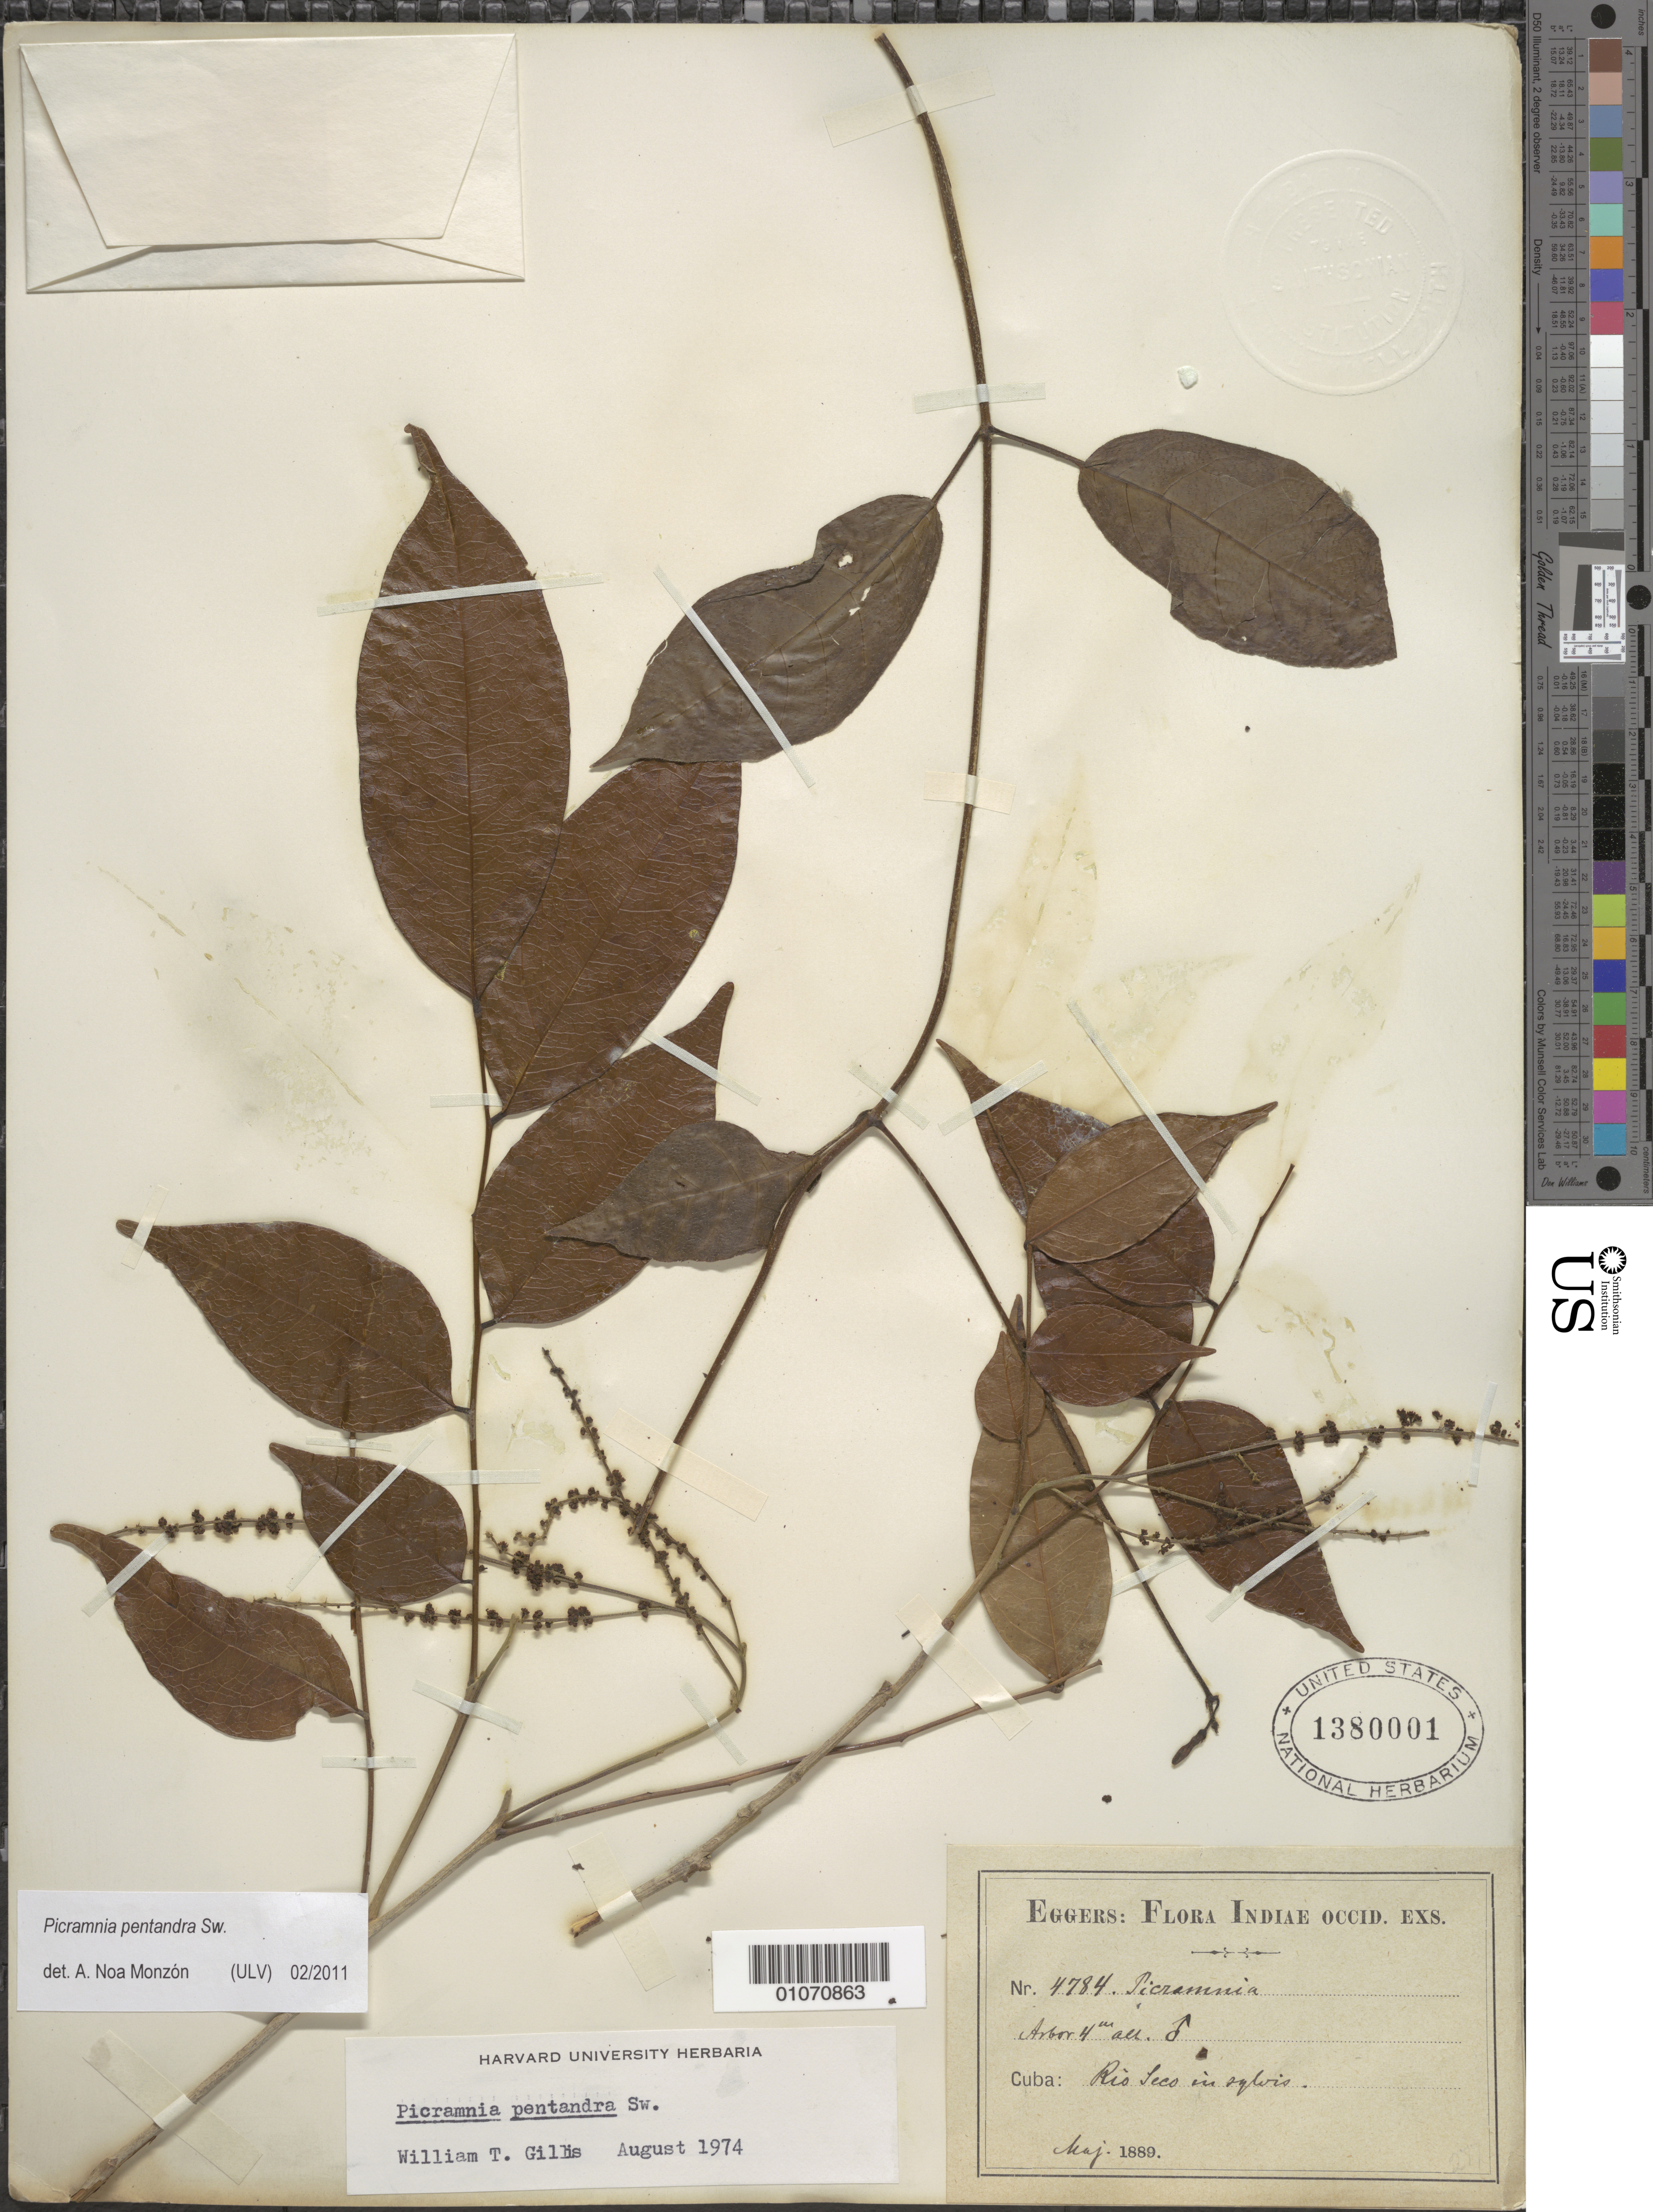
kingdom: Plantae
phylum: Tracheophyta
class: Magnoliopsida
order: Picramniales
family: Picramniaceae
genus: Picramnia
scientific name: Picramnia pentandra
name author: Sw.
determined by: Noa Monzón, A.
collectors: H. F. A. von Eggers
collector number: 4784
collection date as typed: May 1889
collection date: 1889-05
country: Cuba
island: Cuba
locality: Río Seco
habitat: In sylvis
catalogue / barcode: US 1380001